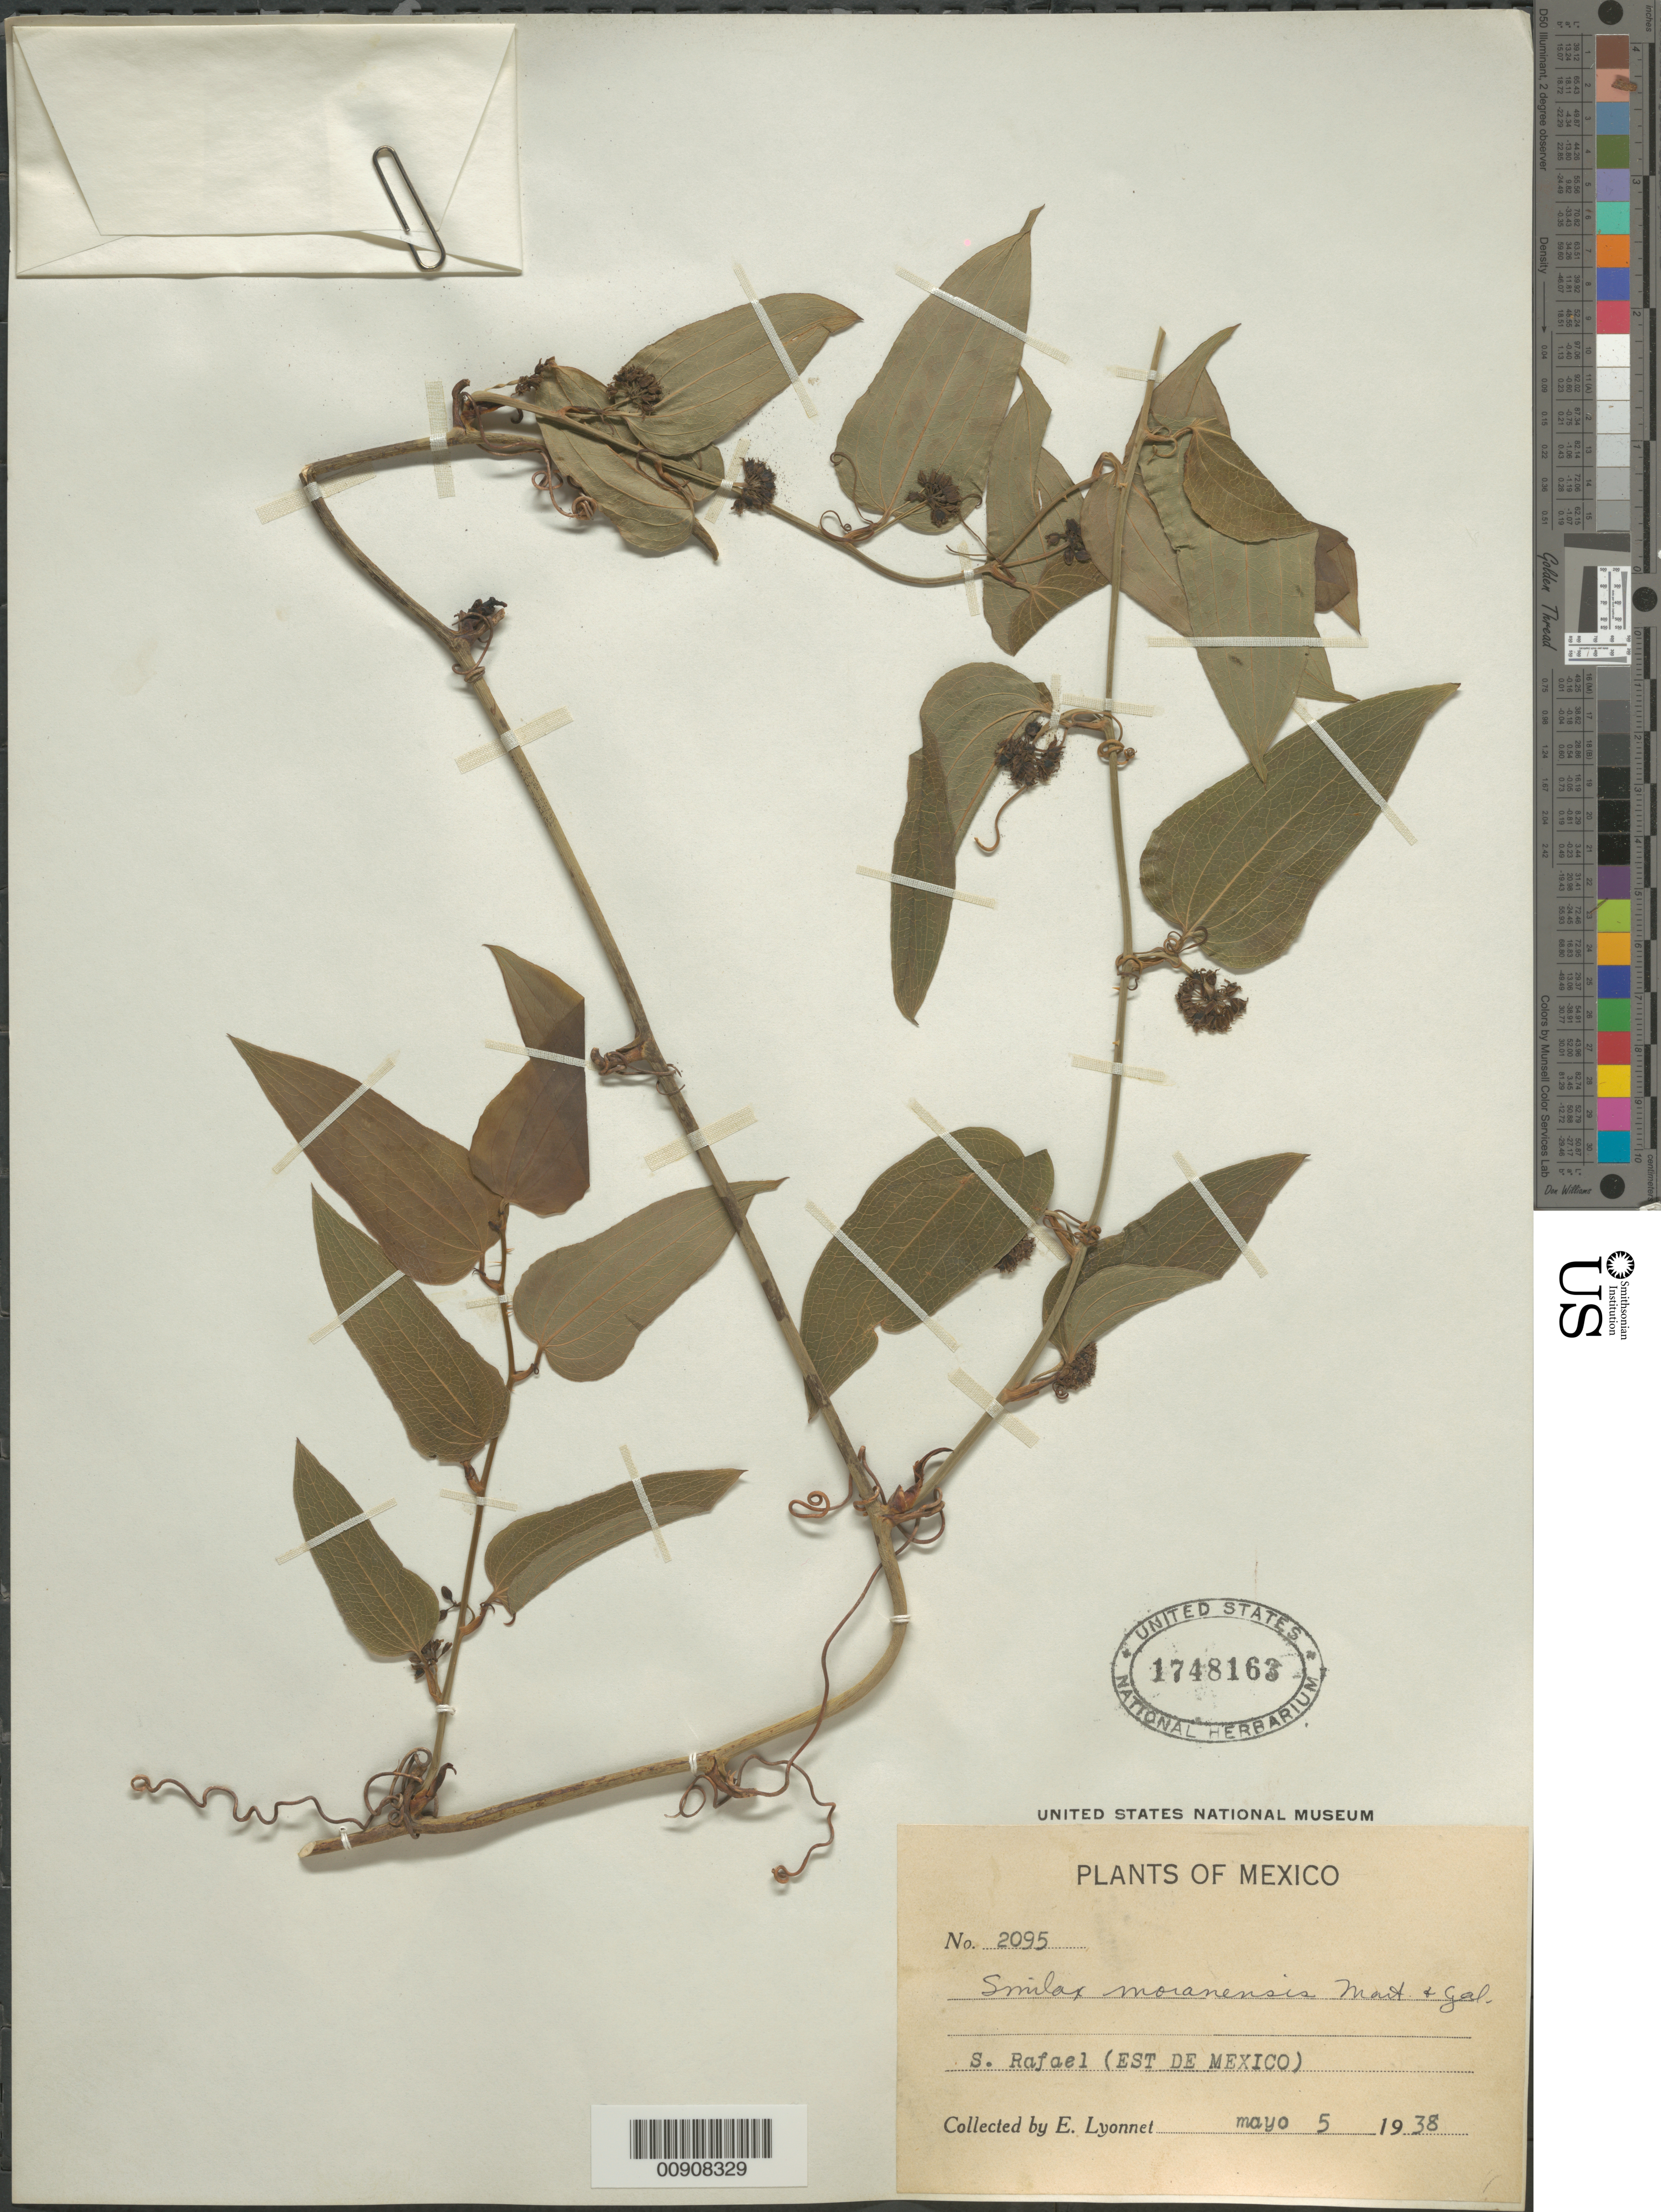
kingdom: Plantae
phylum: Tracheophyta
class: Liliopsida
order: Liliales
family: Smilacaceae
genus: Smilax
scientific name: Smilax moranensis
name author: M. Martens & Galeotti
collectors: Bro. E. Lyonnet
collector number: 2095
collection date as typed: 05 May 1938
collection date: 1938-05-05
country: Mexico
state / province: México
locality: S. Rafael (Est. de México).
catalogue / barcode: US 1748163